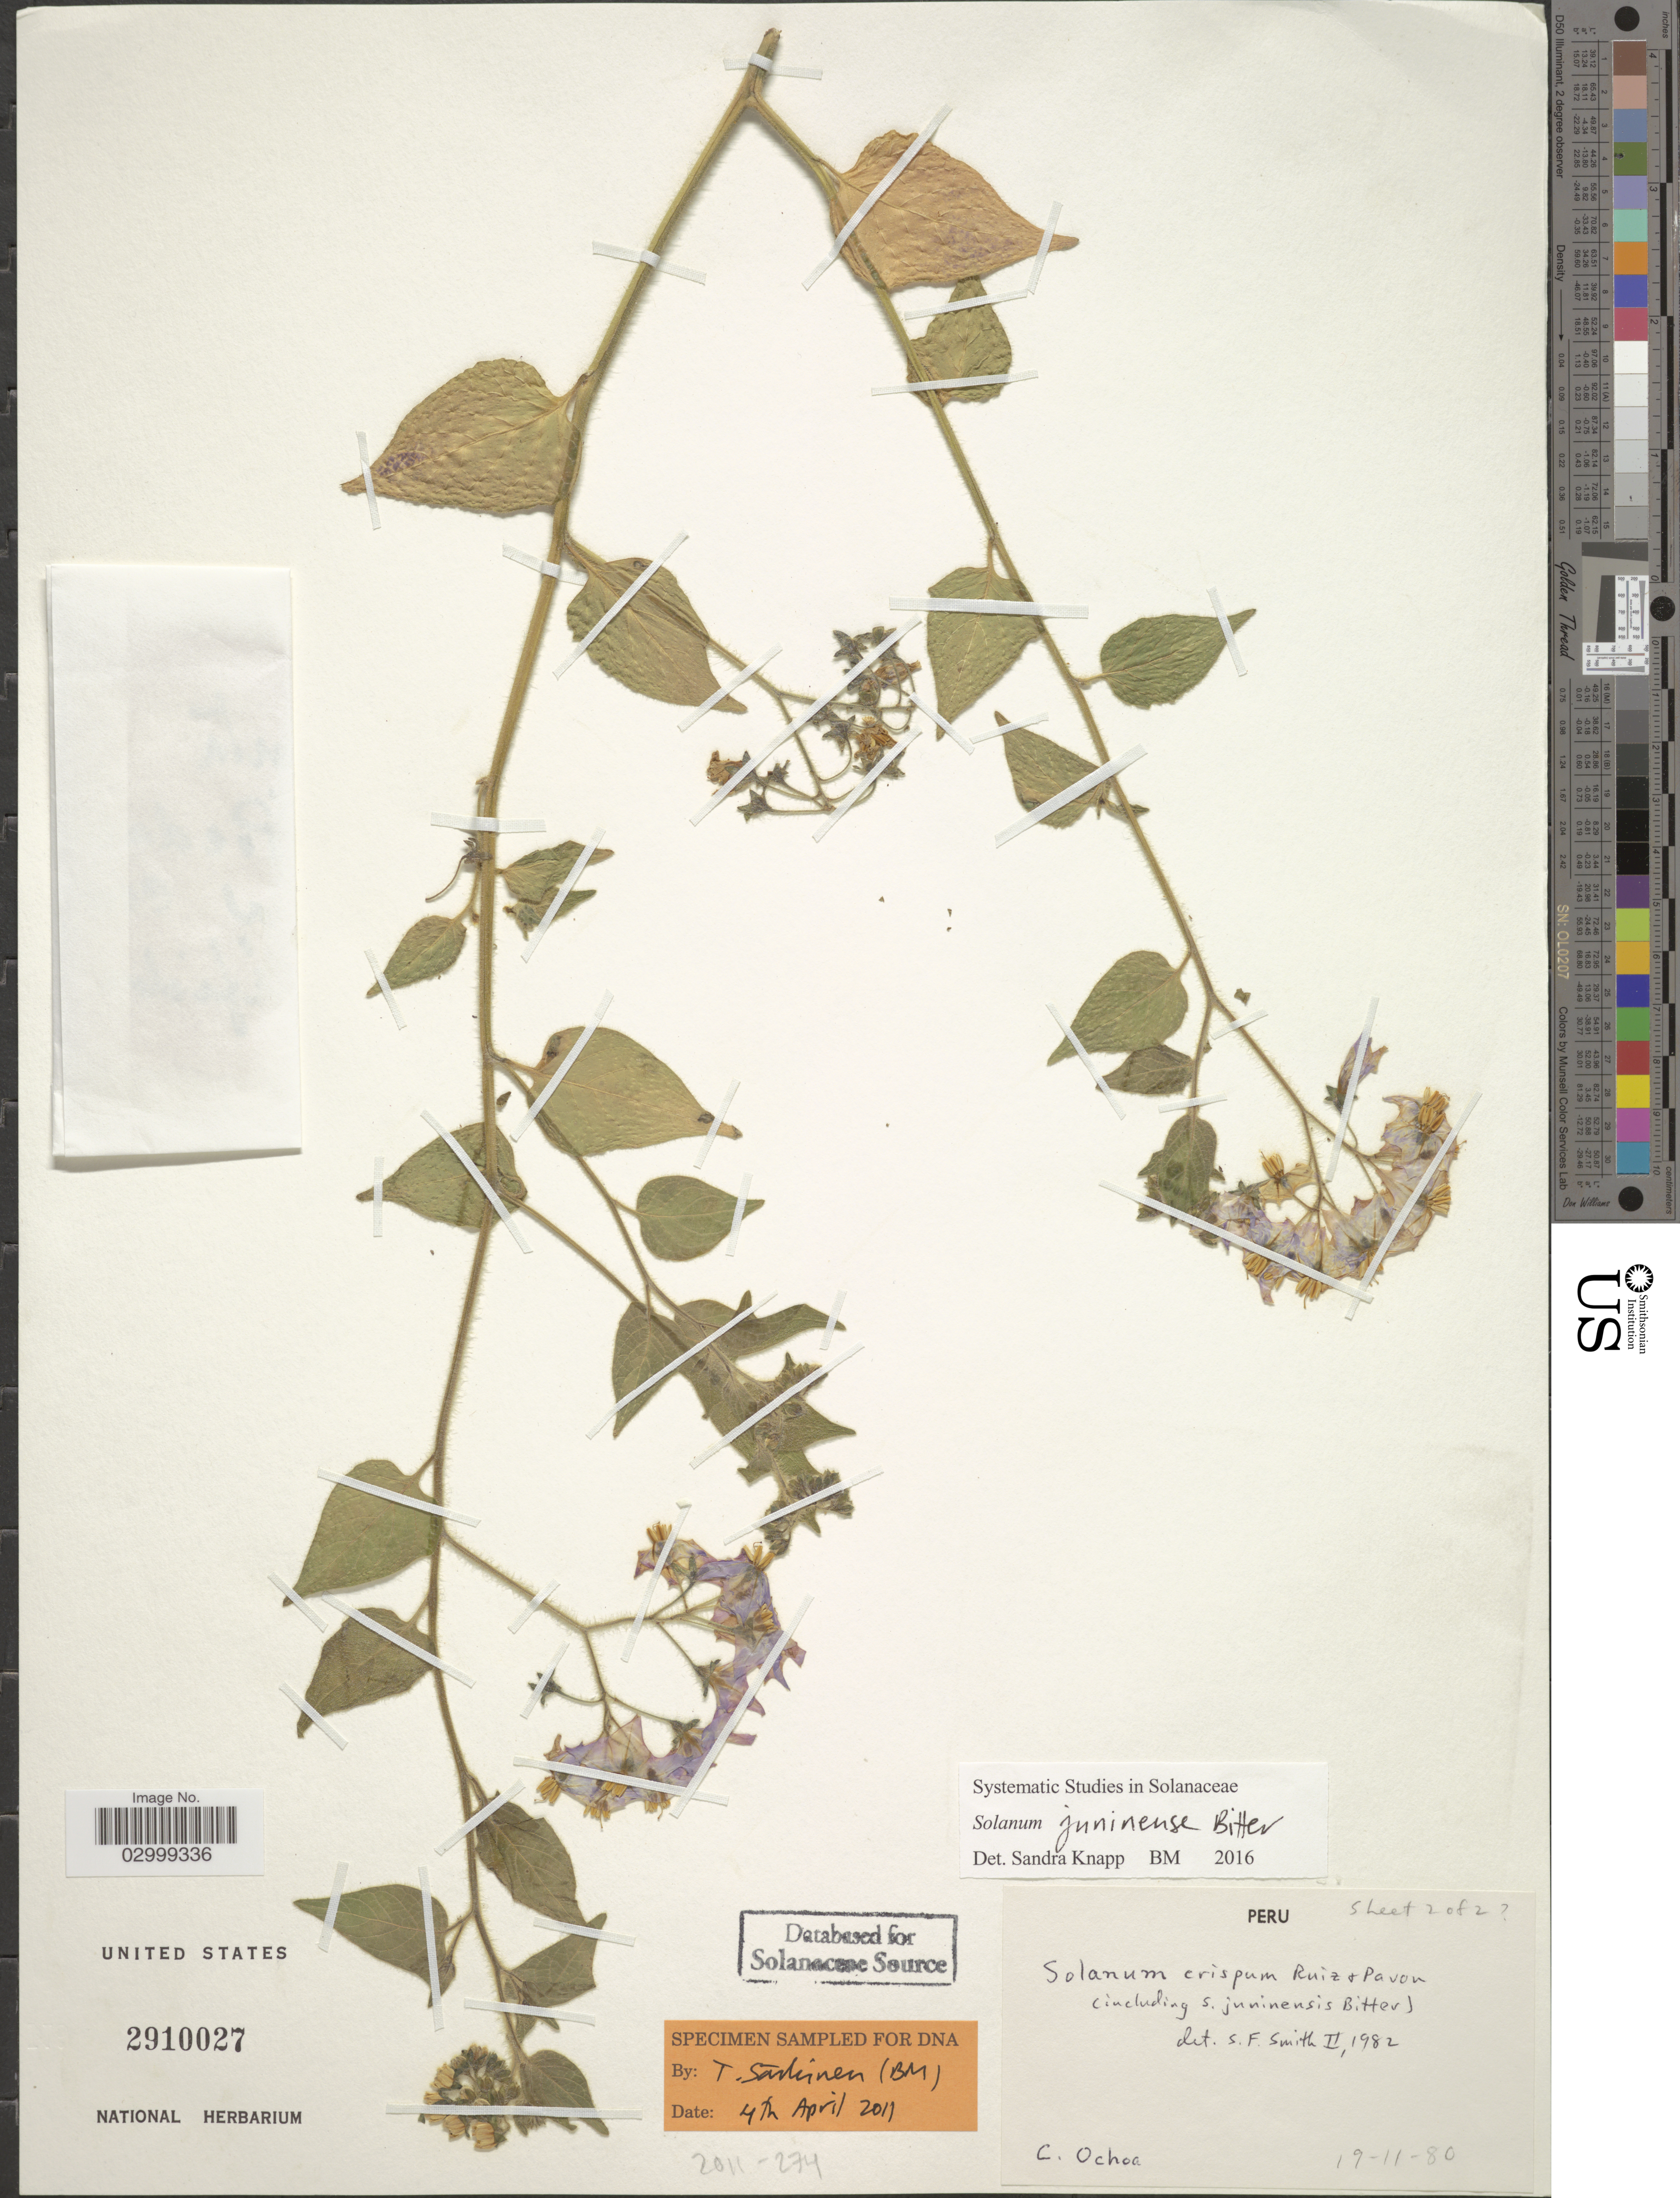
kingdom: Plantae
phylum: Tracheophyta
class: Magnoliopsida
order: Solanales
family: Solanaceae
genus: Solanum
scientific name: Solanum guineense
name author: L.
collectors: C. Ochoa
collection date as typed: Transcribed d/m/y: 19/11/80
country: Peru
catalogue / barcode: US 2910027